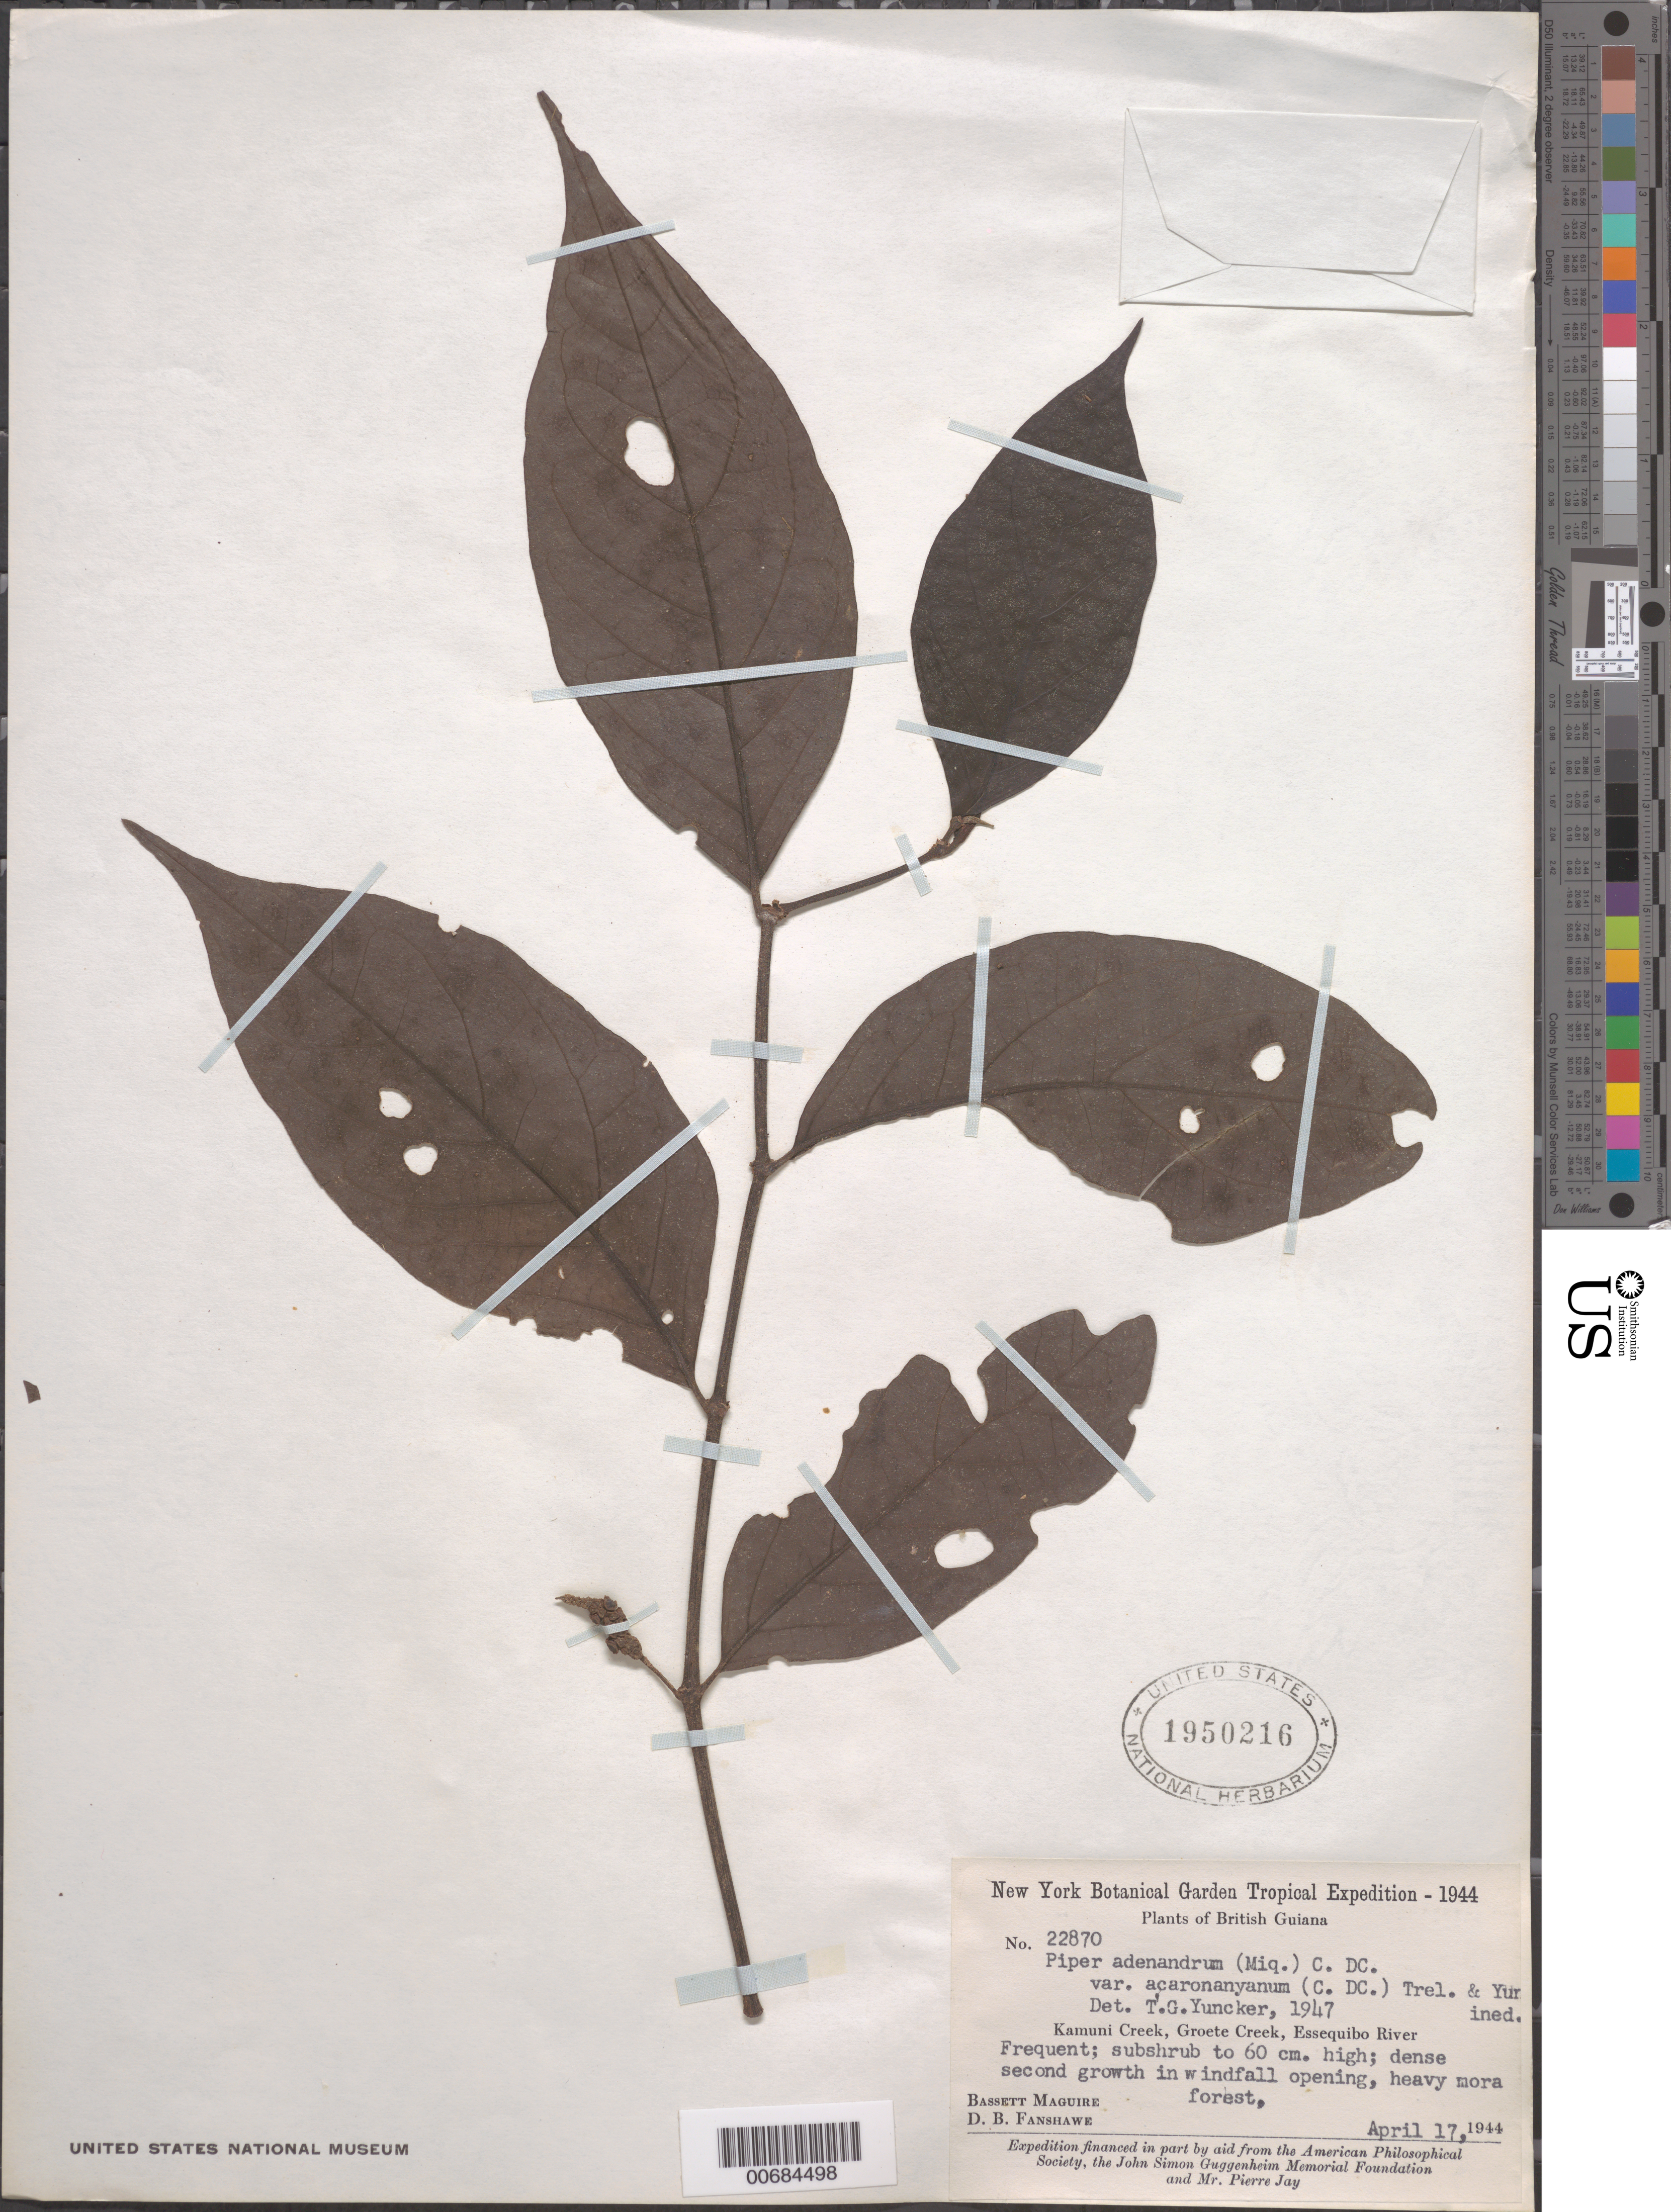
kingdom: Plantae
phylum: Tracheophyta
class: Magnoliopsida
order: Piperales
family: Piperaceae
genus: Piper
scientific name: Piper adenandrum var. acaronanyanum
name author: (C. DC.) Trel. & Yunck.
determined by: Yuncker, T. G.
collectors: B. Maguire & D. B. Fanshawe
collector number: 22870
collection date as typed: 17-Apr-44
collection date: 1944-04-17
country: Guyana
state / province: Essequibo Isl-W. Demerara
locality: Kamuni Creek, Groete Creek, Essequibo River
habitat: Dense second growth in windfall opening, heavy Mora forest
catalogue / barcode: US 1950216